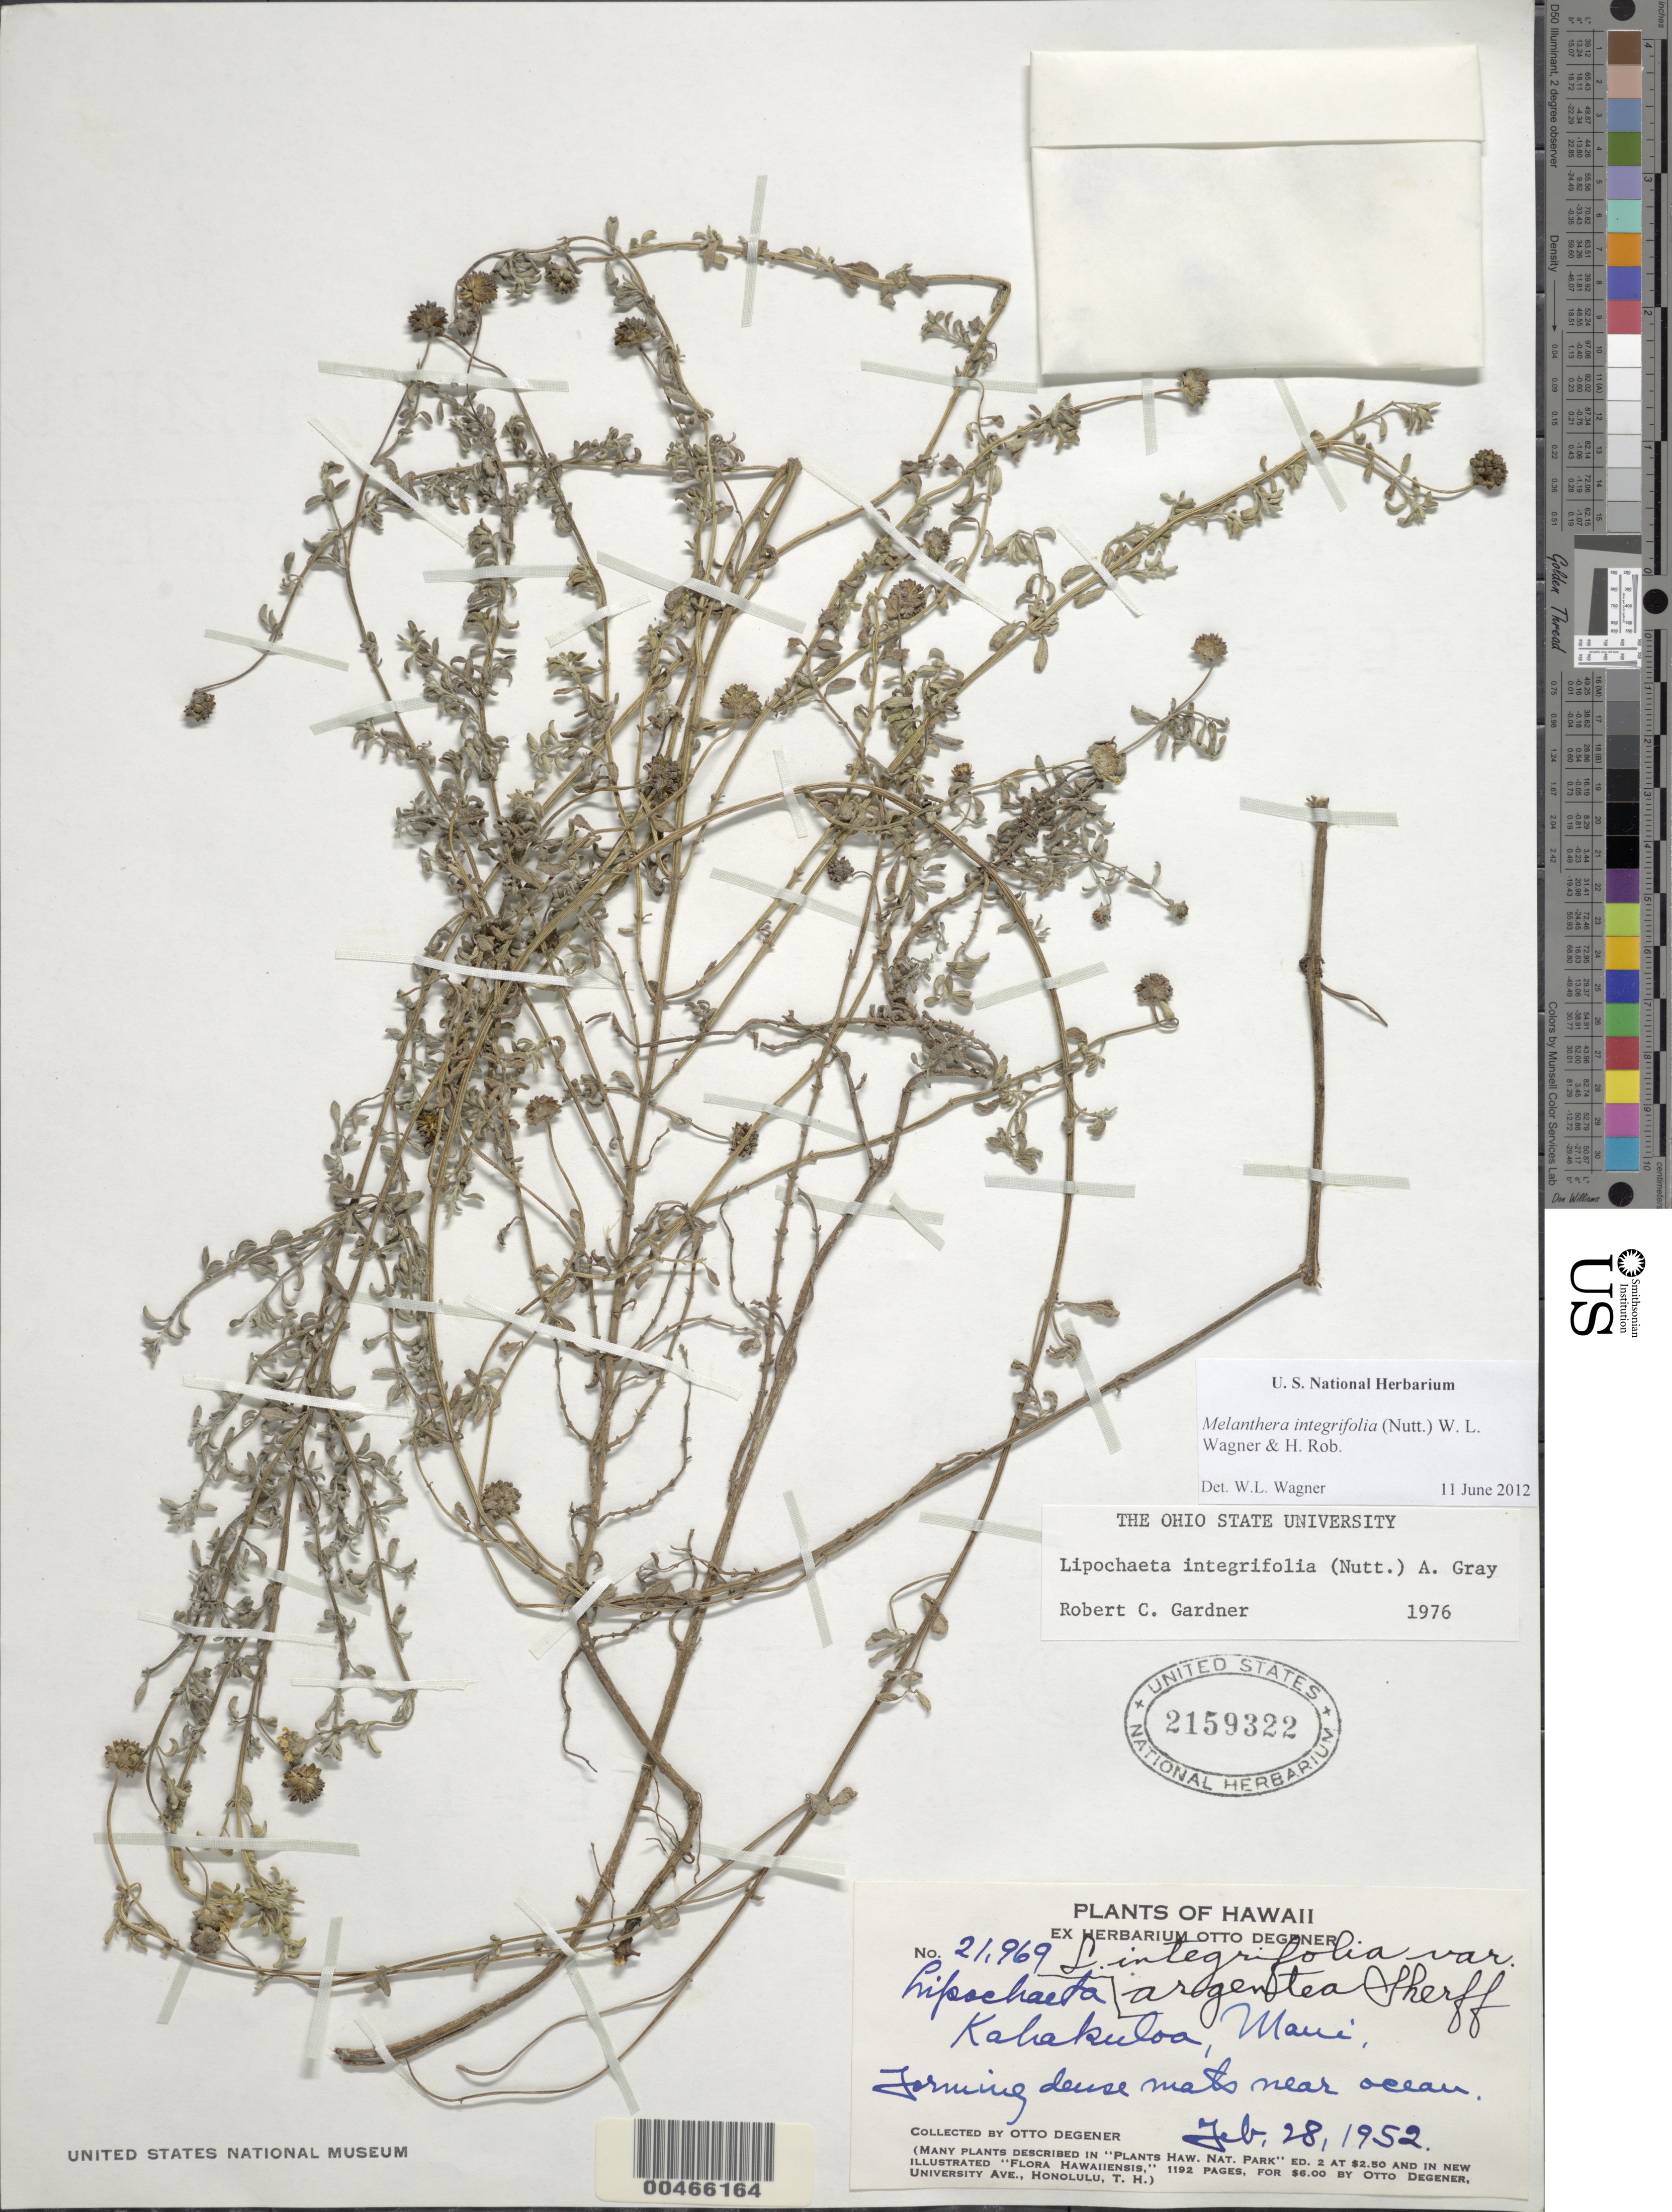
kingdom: Plantae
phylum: Tracheophyta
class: Magnoliopsida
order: Asterales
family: Asteraceae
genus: Wollastonia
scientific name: Wollastonia integrifolia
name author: (Nutt.) Orchard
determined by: Wagner, W. L., (BOT), Smithsonian Institution - National Museum of Natural History (UNITED STATES)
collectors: O. Degener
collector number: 21969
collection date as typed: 28 Feb 1952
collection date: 1952-02-28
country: United States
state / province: Hawaii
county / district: Maui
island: Maui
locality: Kahakuloa, near ocean.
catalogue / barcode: US 2159322